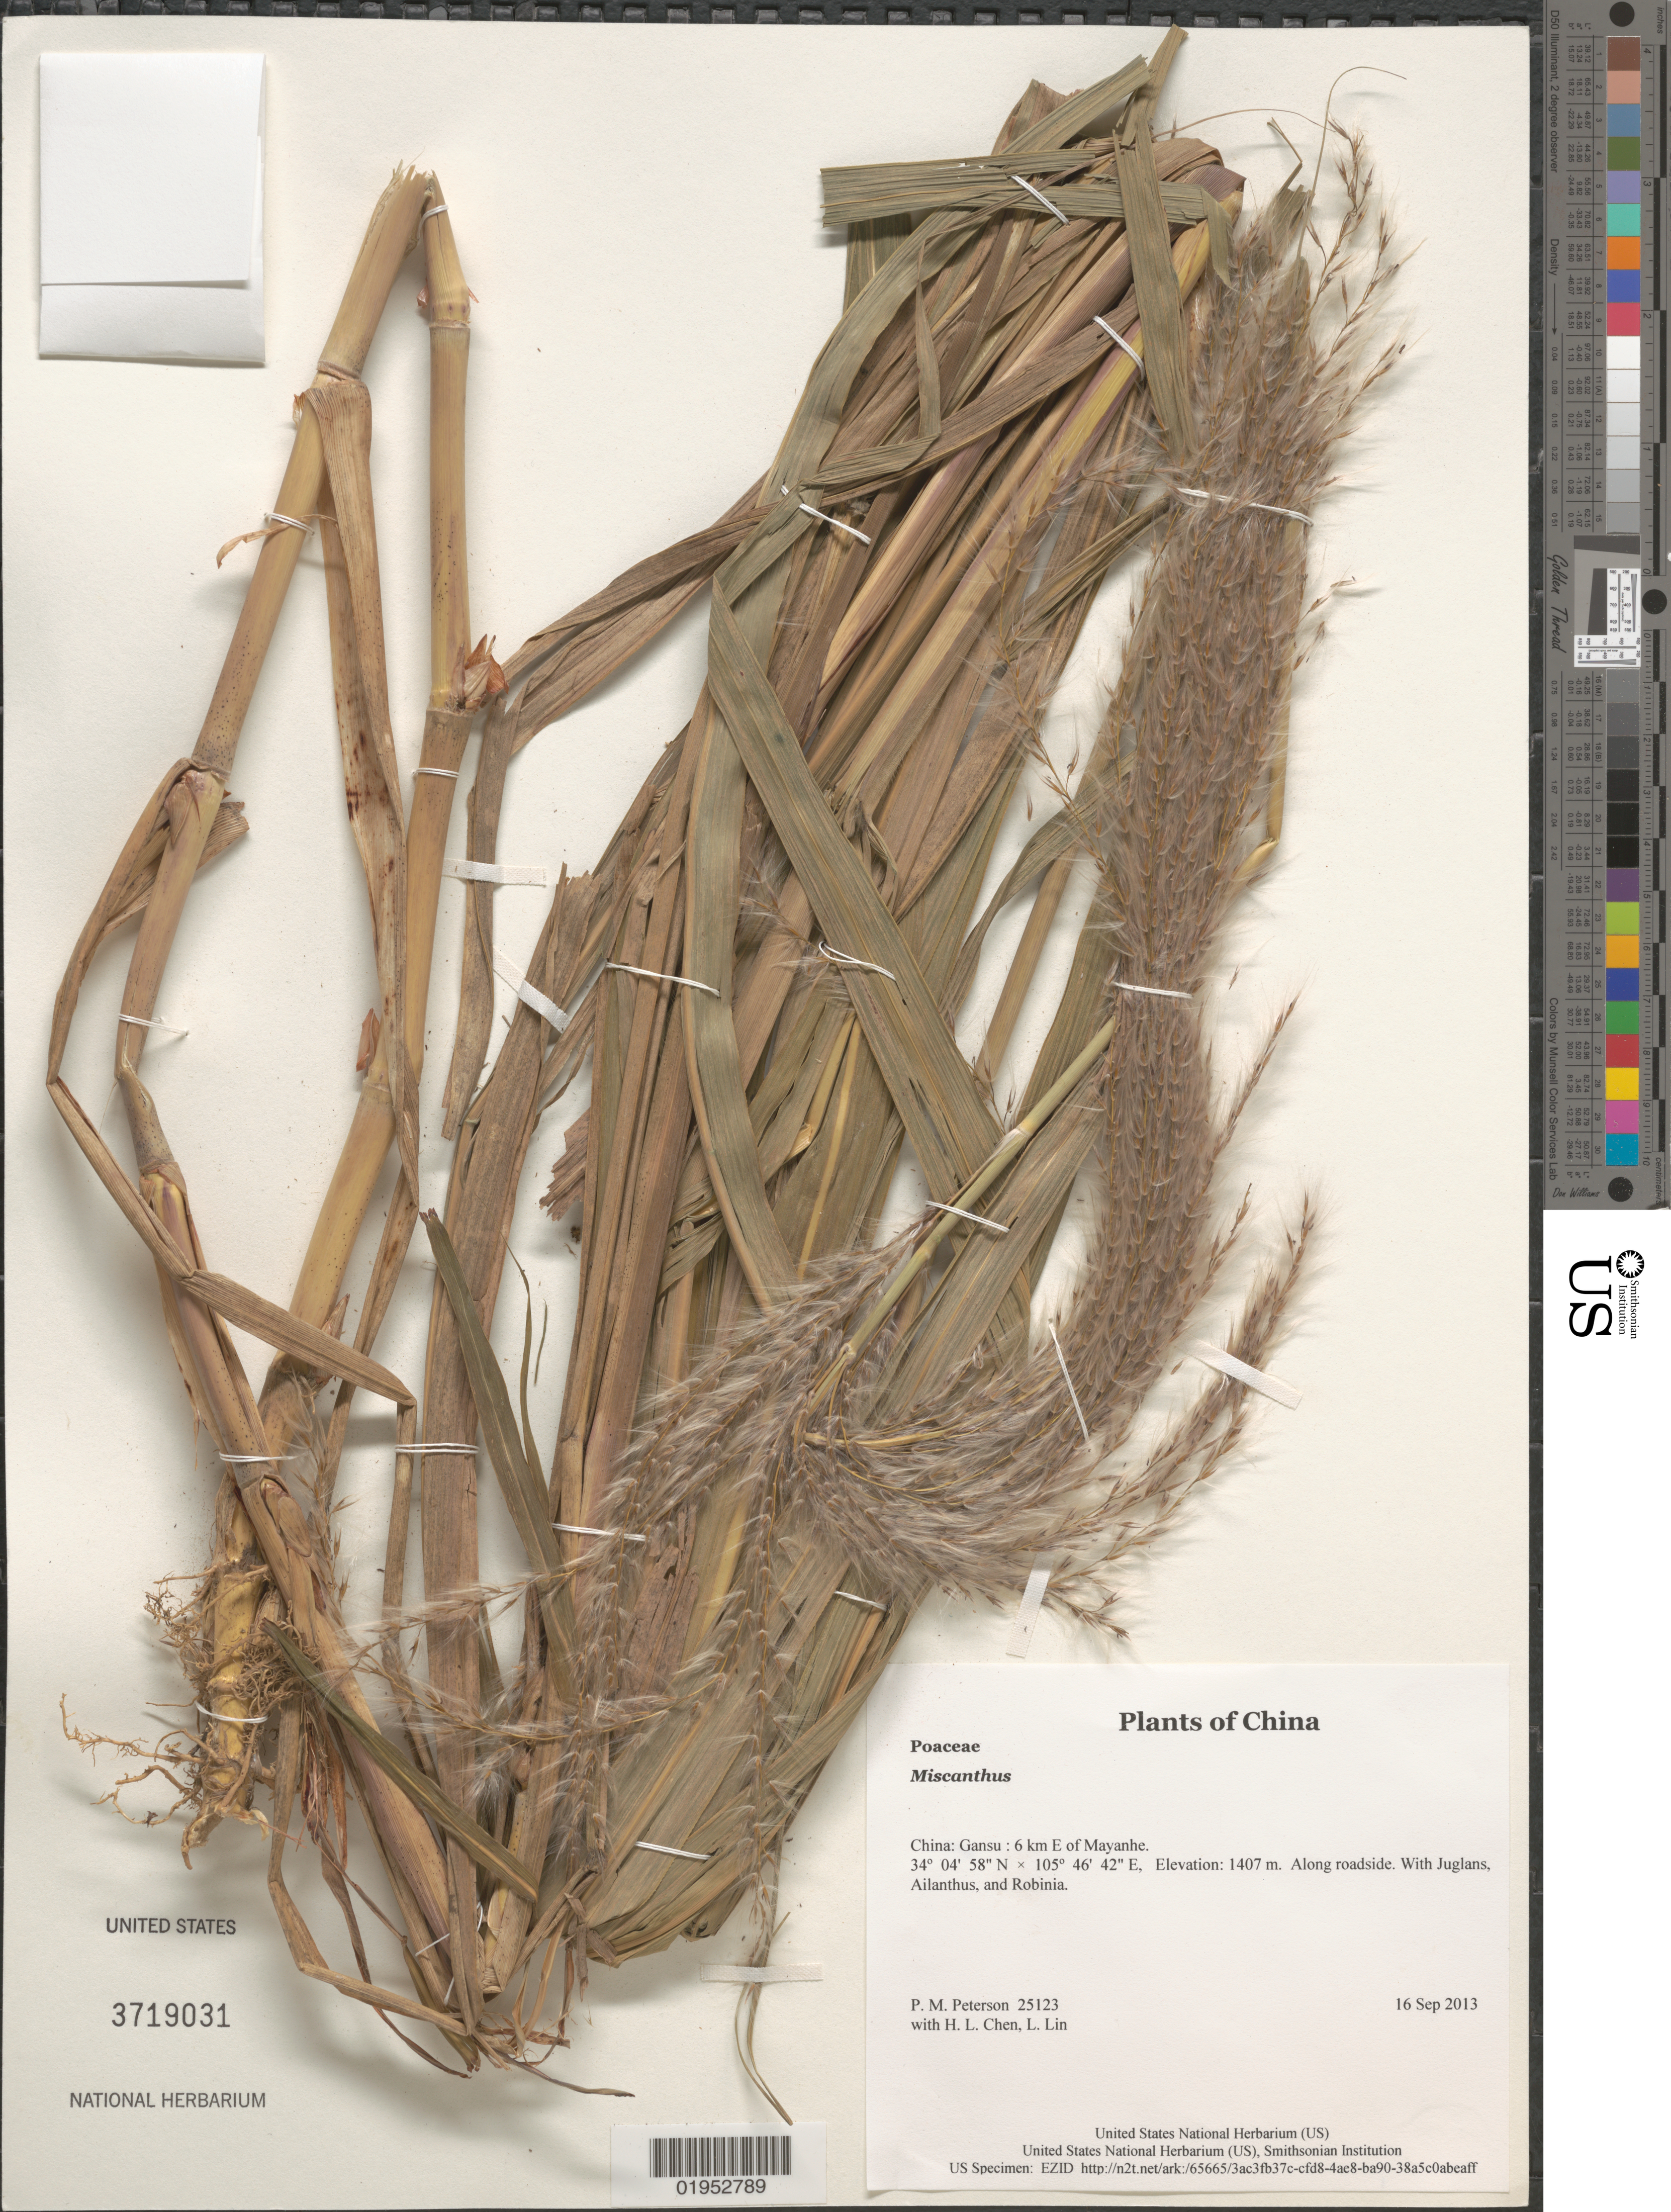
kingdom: Plantae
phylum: Tracheophyta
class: Liliopsida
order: Poales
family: Poaceae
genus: Miscanthus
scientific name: Miscanthus sp.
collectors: P. M. Peterson, H. L. Chen & L. Lin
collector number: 25123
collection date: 2013-09-16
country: China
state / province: Gansu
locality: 6 km E of Mayanhe.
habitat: Along roadside.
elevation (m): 1407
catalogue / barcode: US 3719031